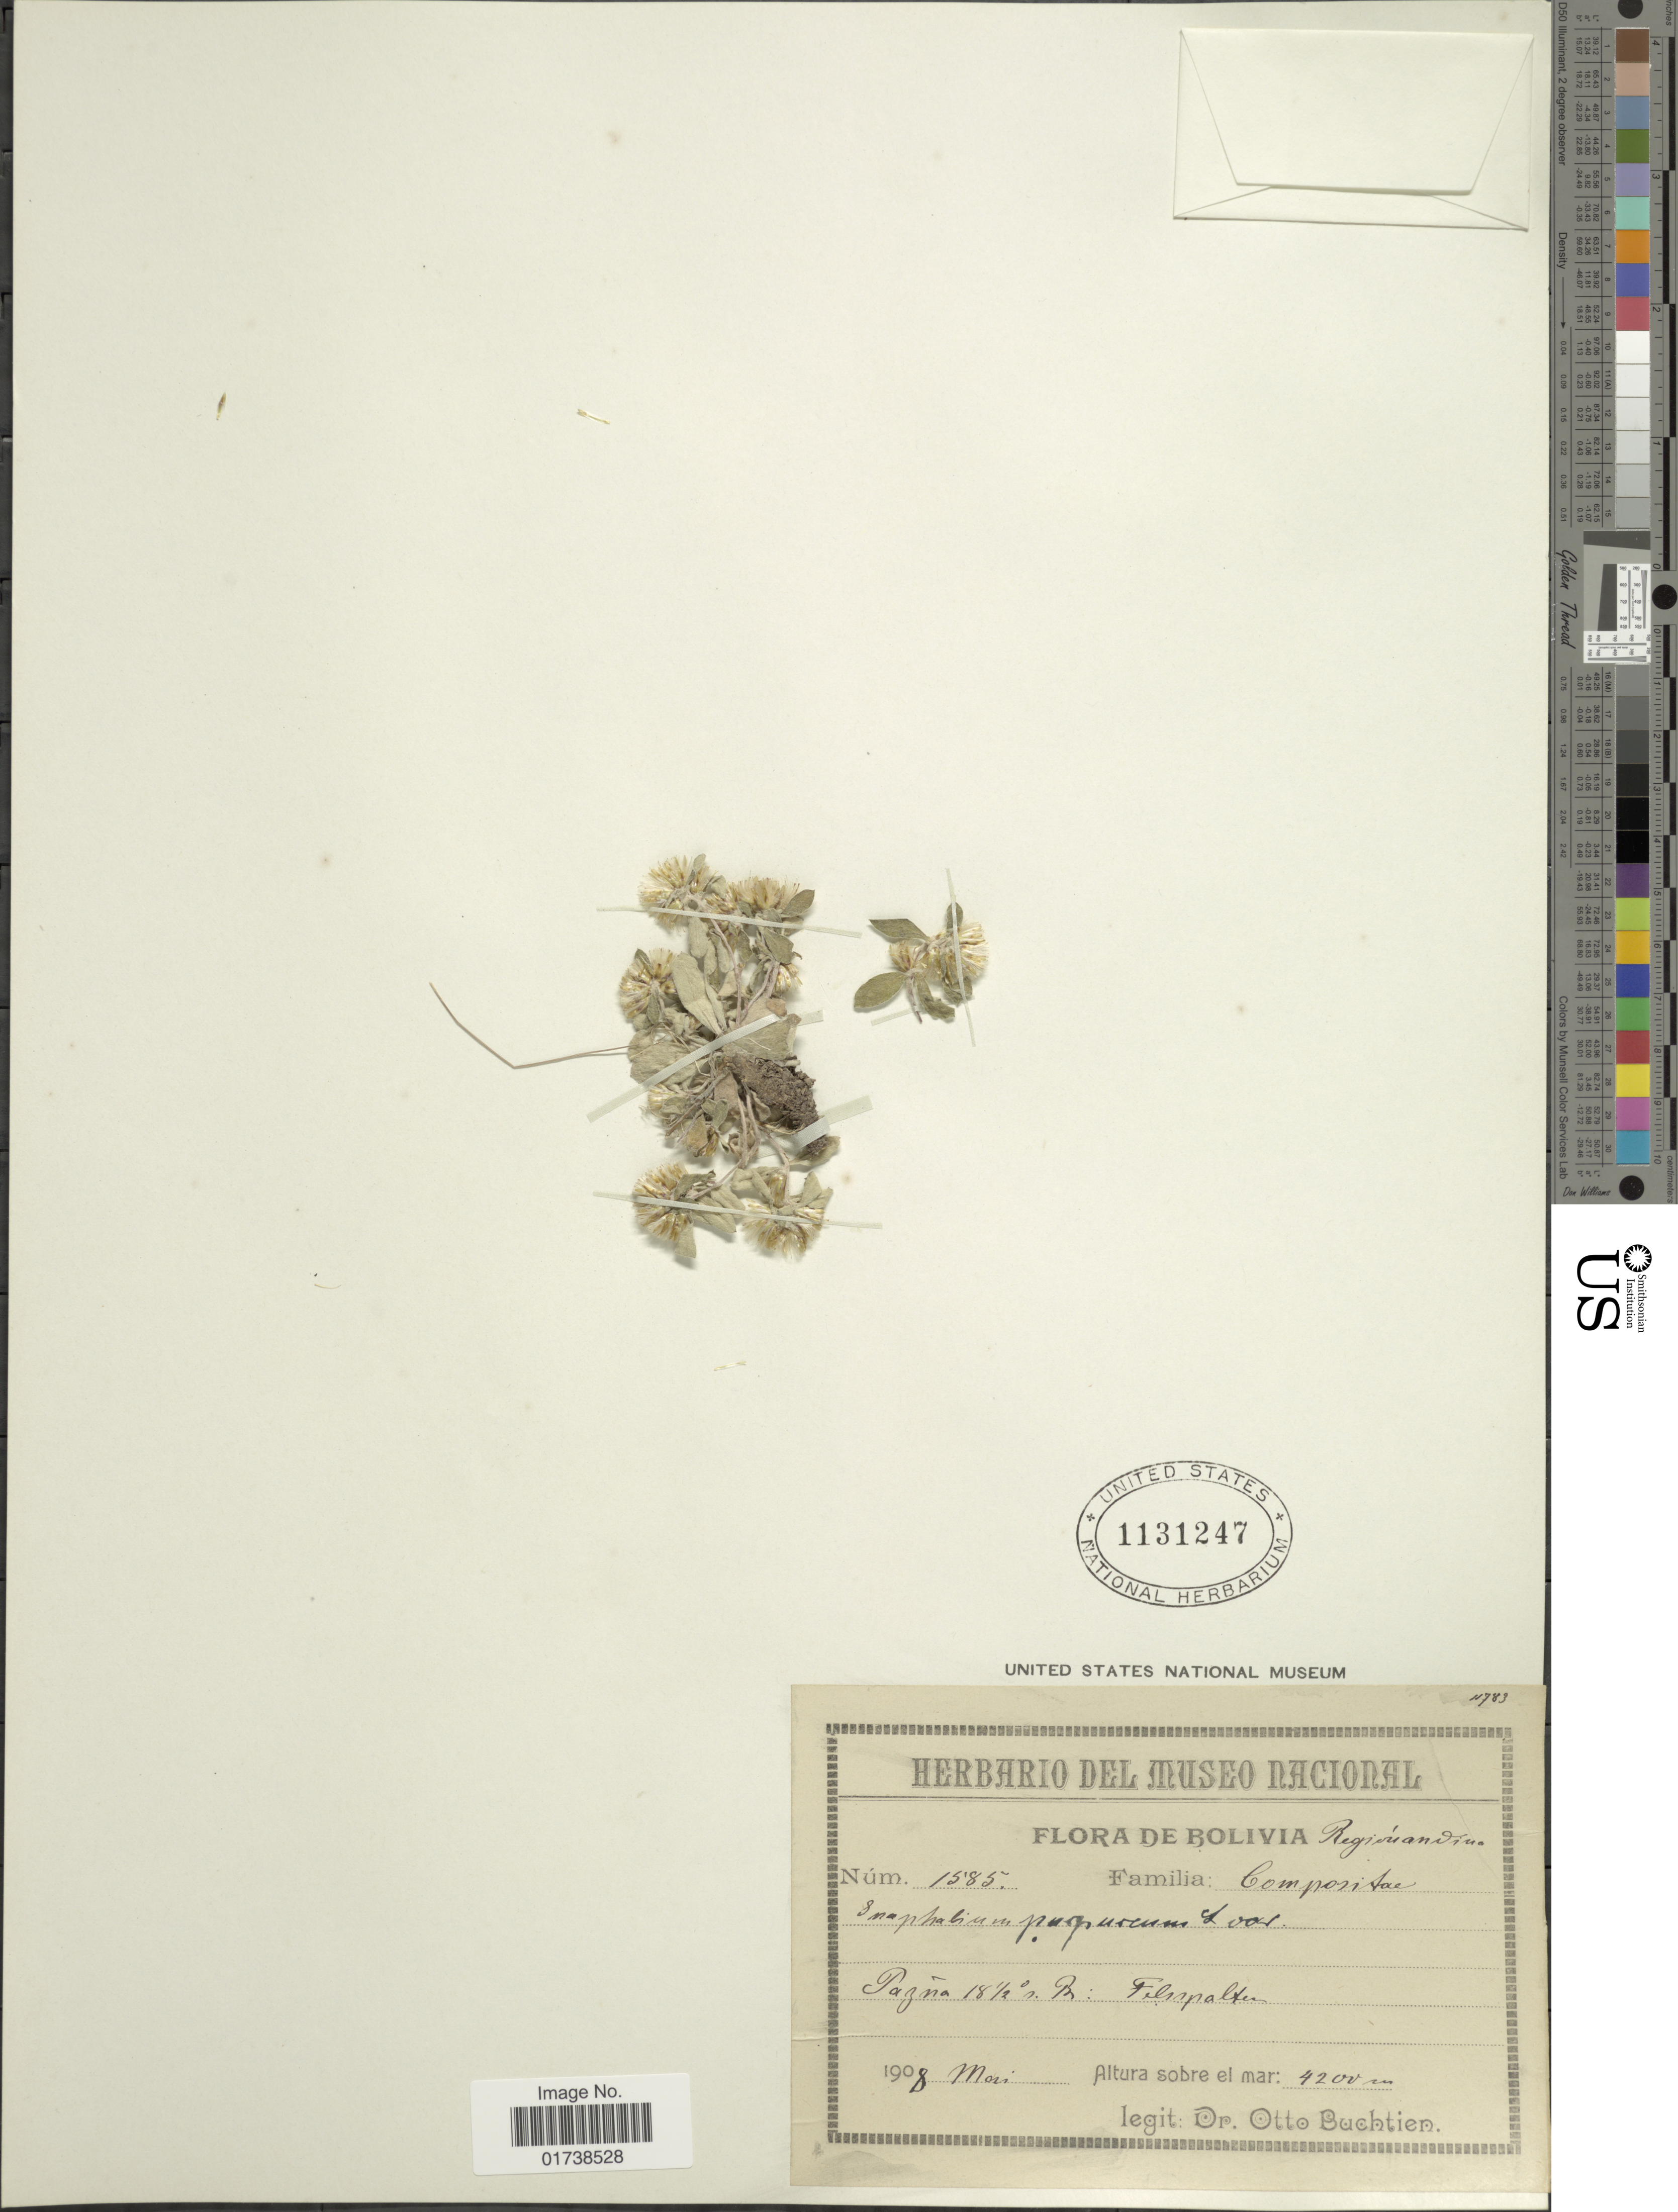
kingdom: Plantae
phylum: Tracheophyta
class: Magnoliopsida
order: Asterales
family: Asteraceae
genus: Gamochaeta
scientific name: Gamochaeta purpurea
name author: (L.) Cabrera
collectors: O. Buchtien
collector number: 1585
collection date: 1908-05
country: Bolivia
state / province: Oruro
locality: Pazña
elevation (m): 4200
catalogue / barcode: US 1131247